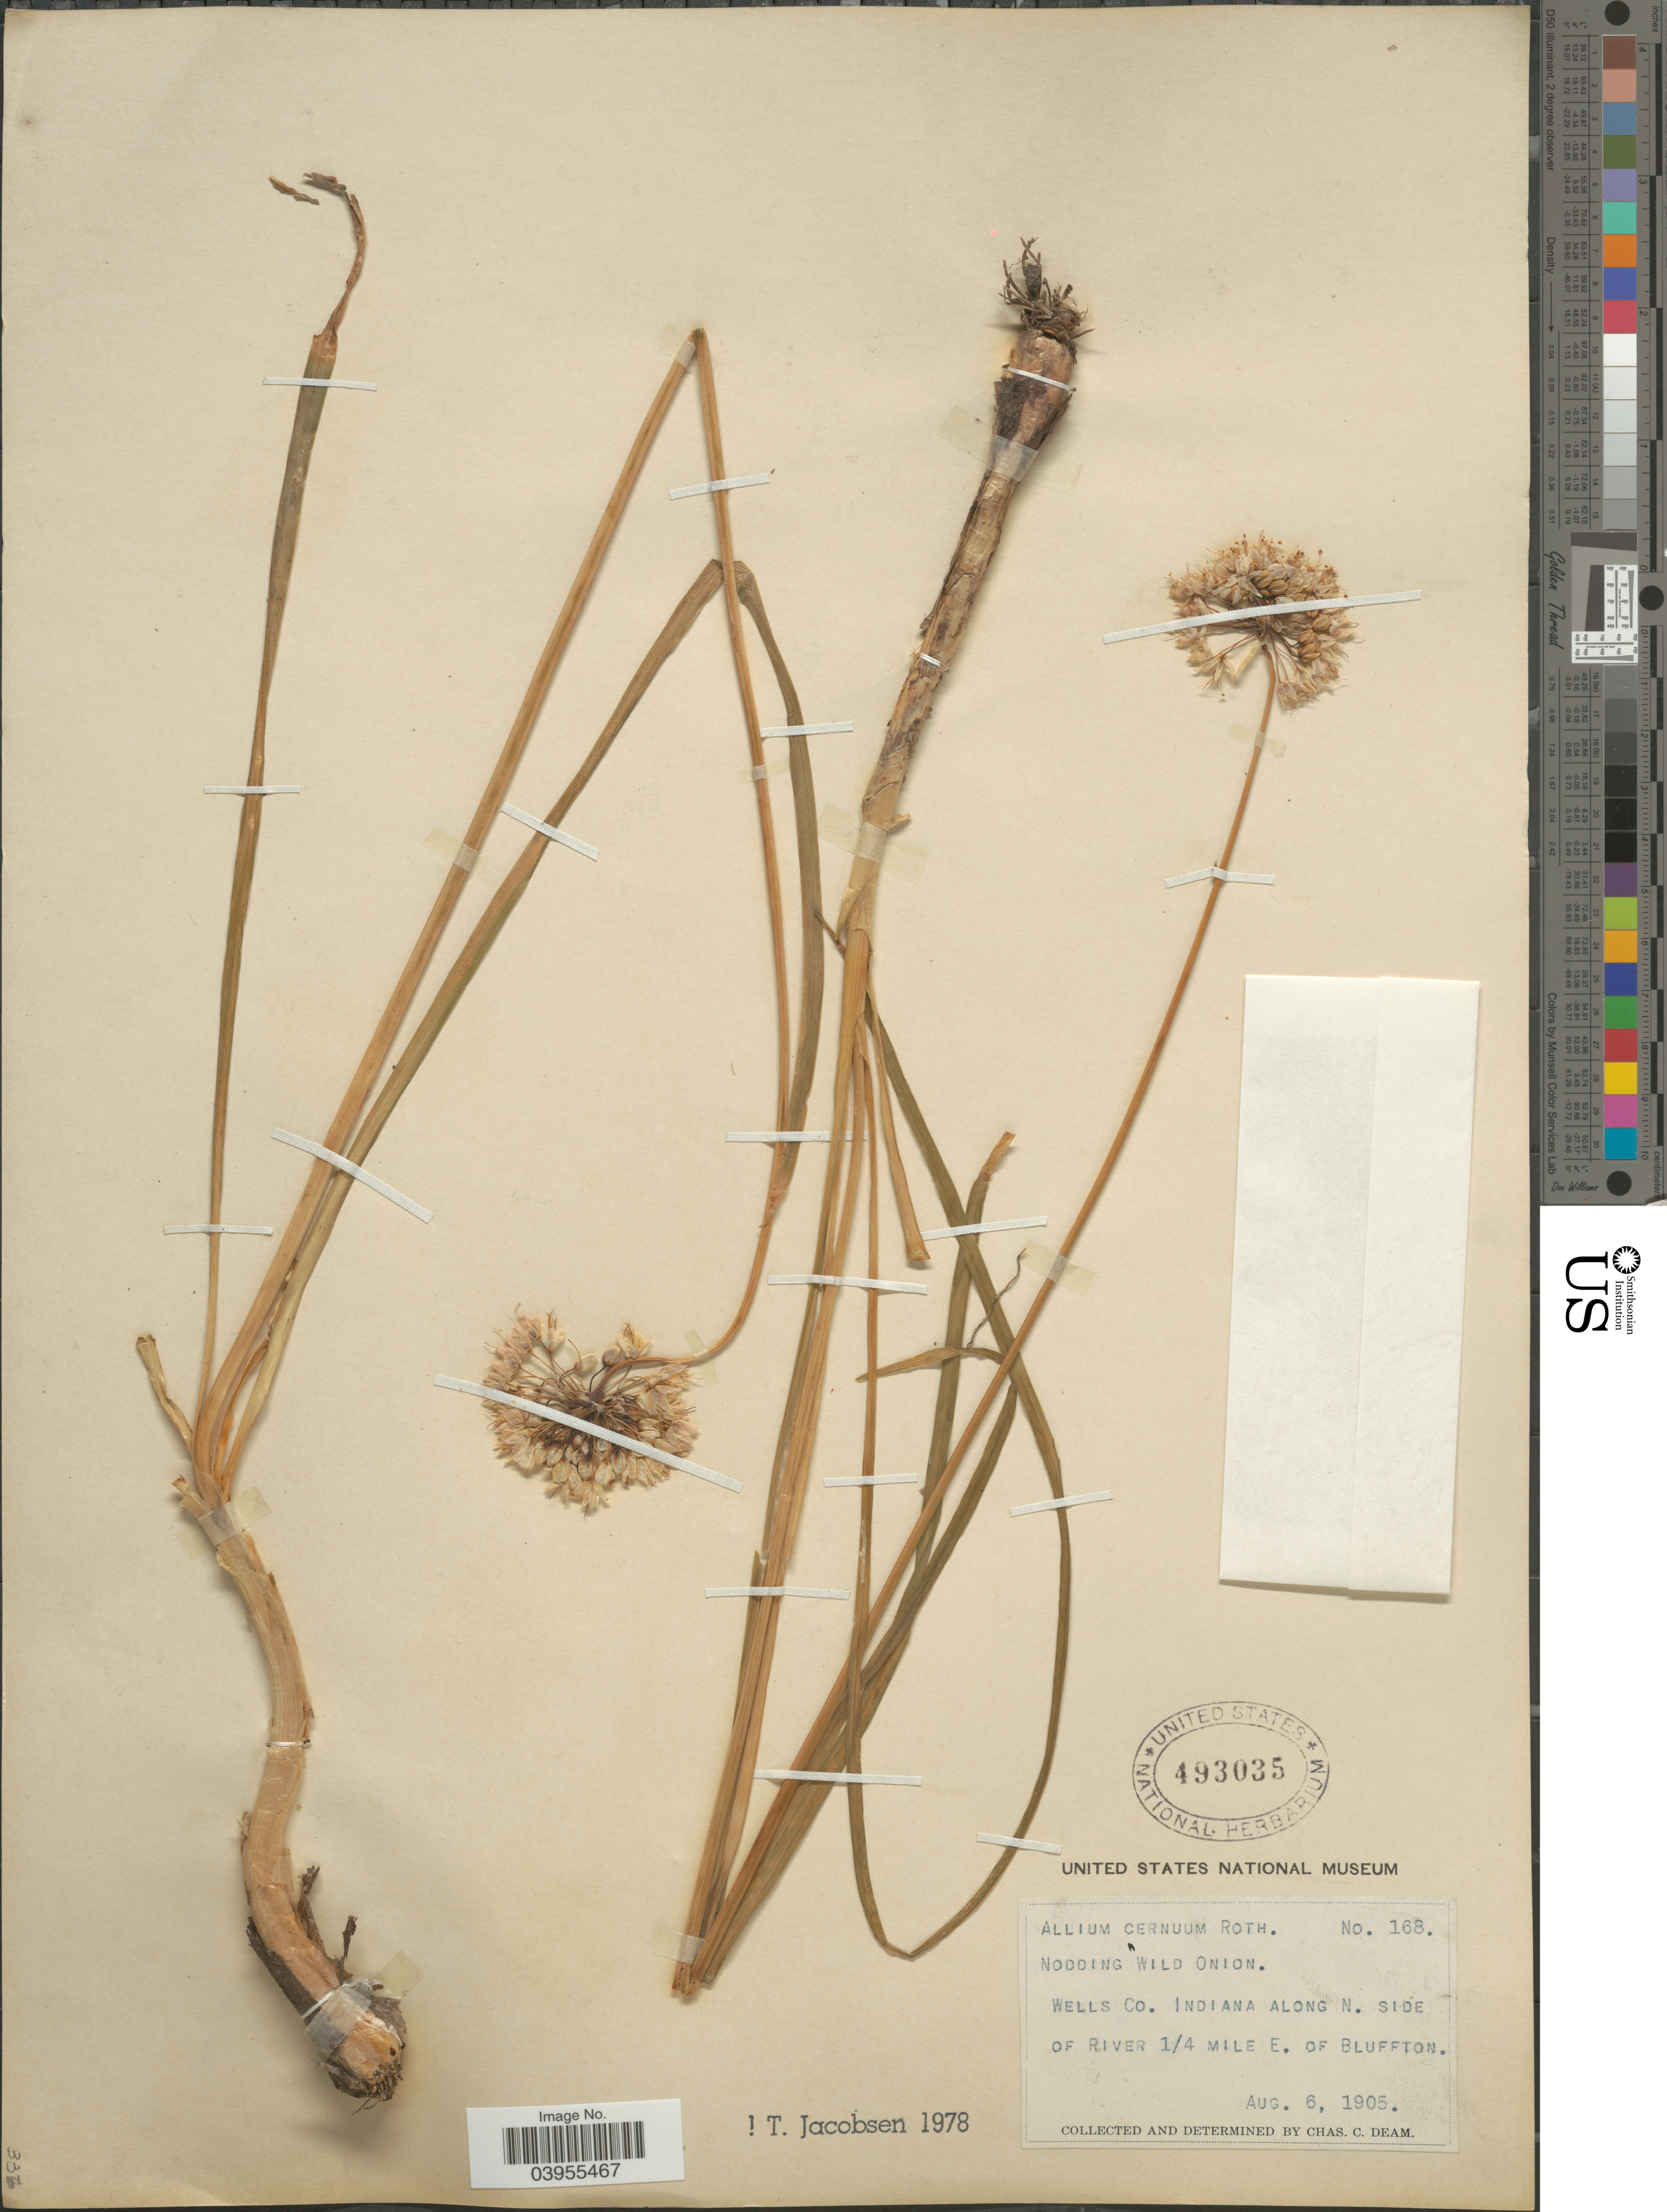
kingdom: Plantae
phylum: Tracheophyta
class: Liliopsida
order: Asparagales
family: Amaryllidaceae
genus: Allium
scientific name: Allium cernuum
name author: Roth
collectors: C. C. Deam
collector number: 168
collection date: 1905-08-06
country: United States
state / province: Indiana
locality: Wells Co. Indiana along N. side of River ¼ mile E. of Bluffton.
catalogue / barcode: US 493035